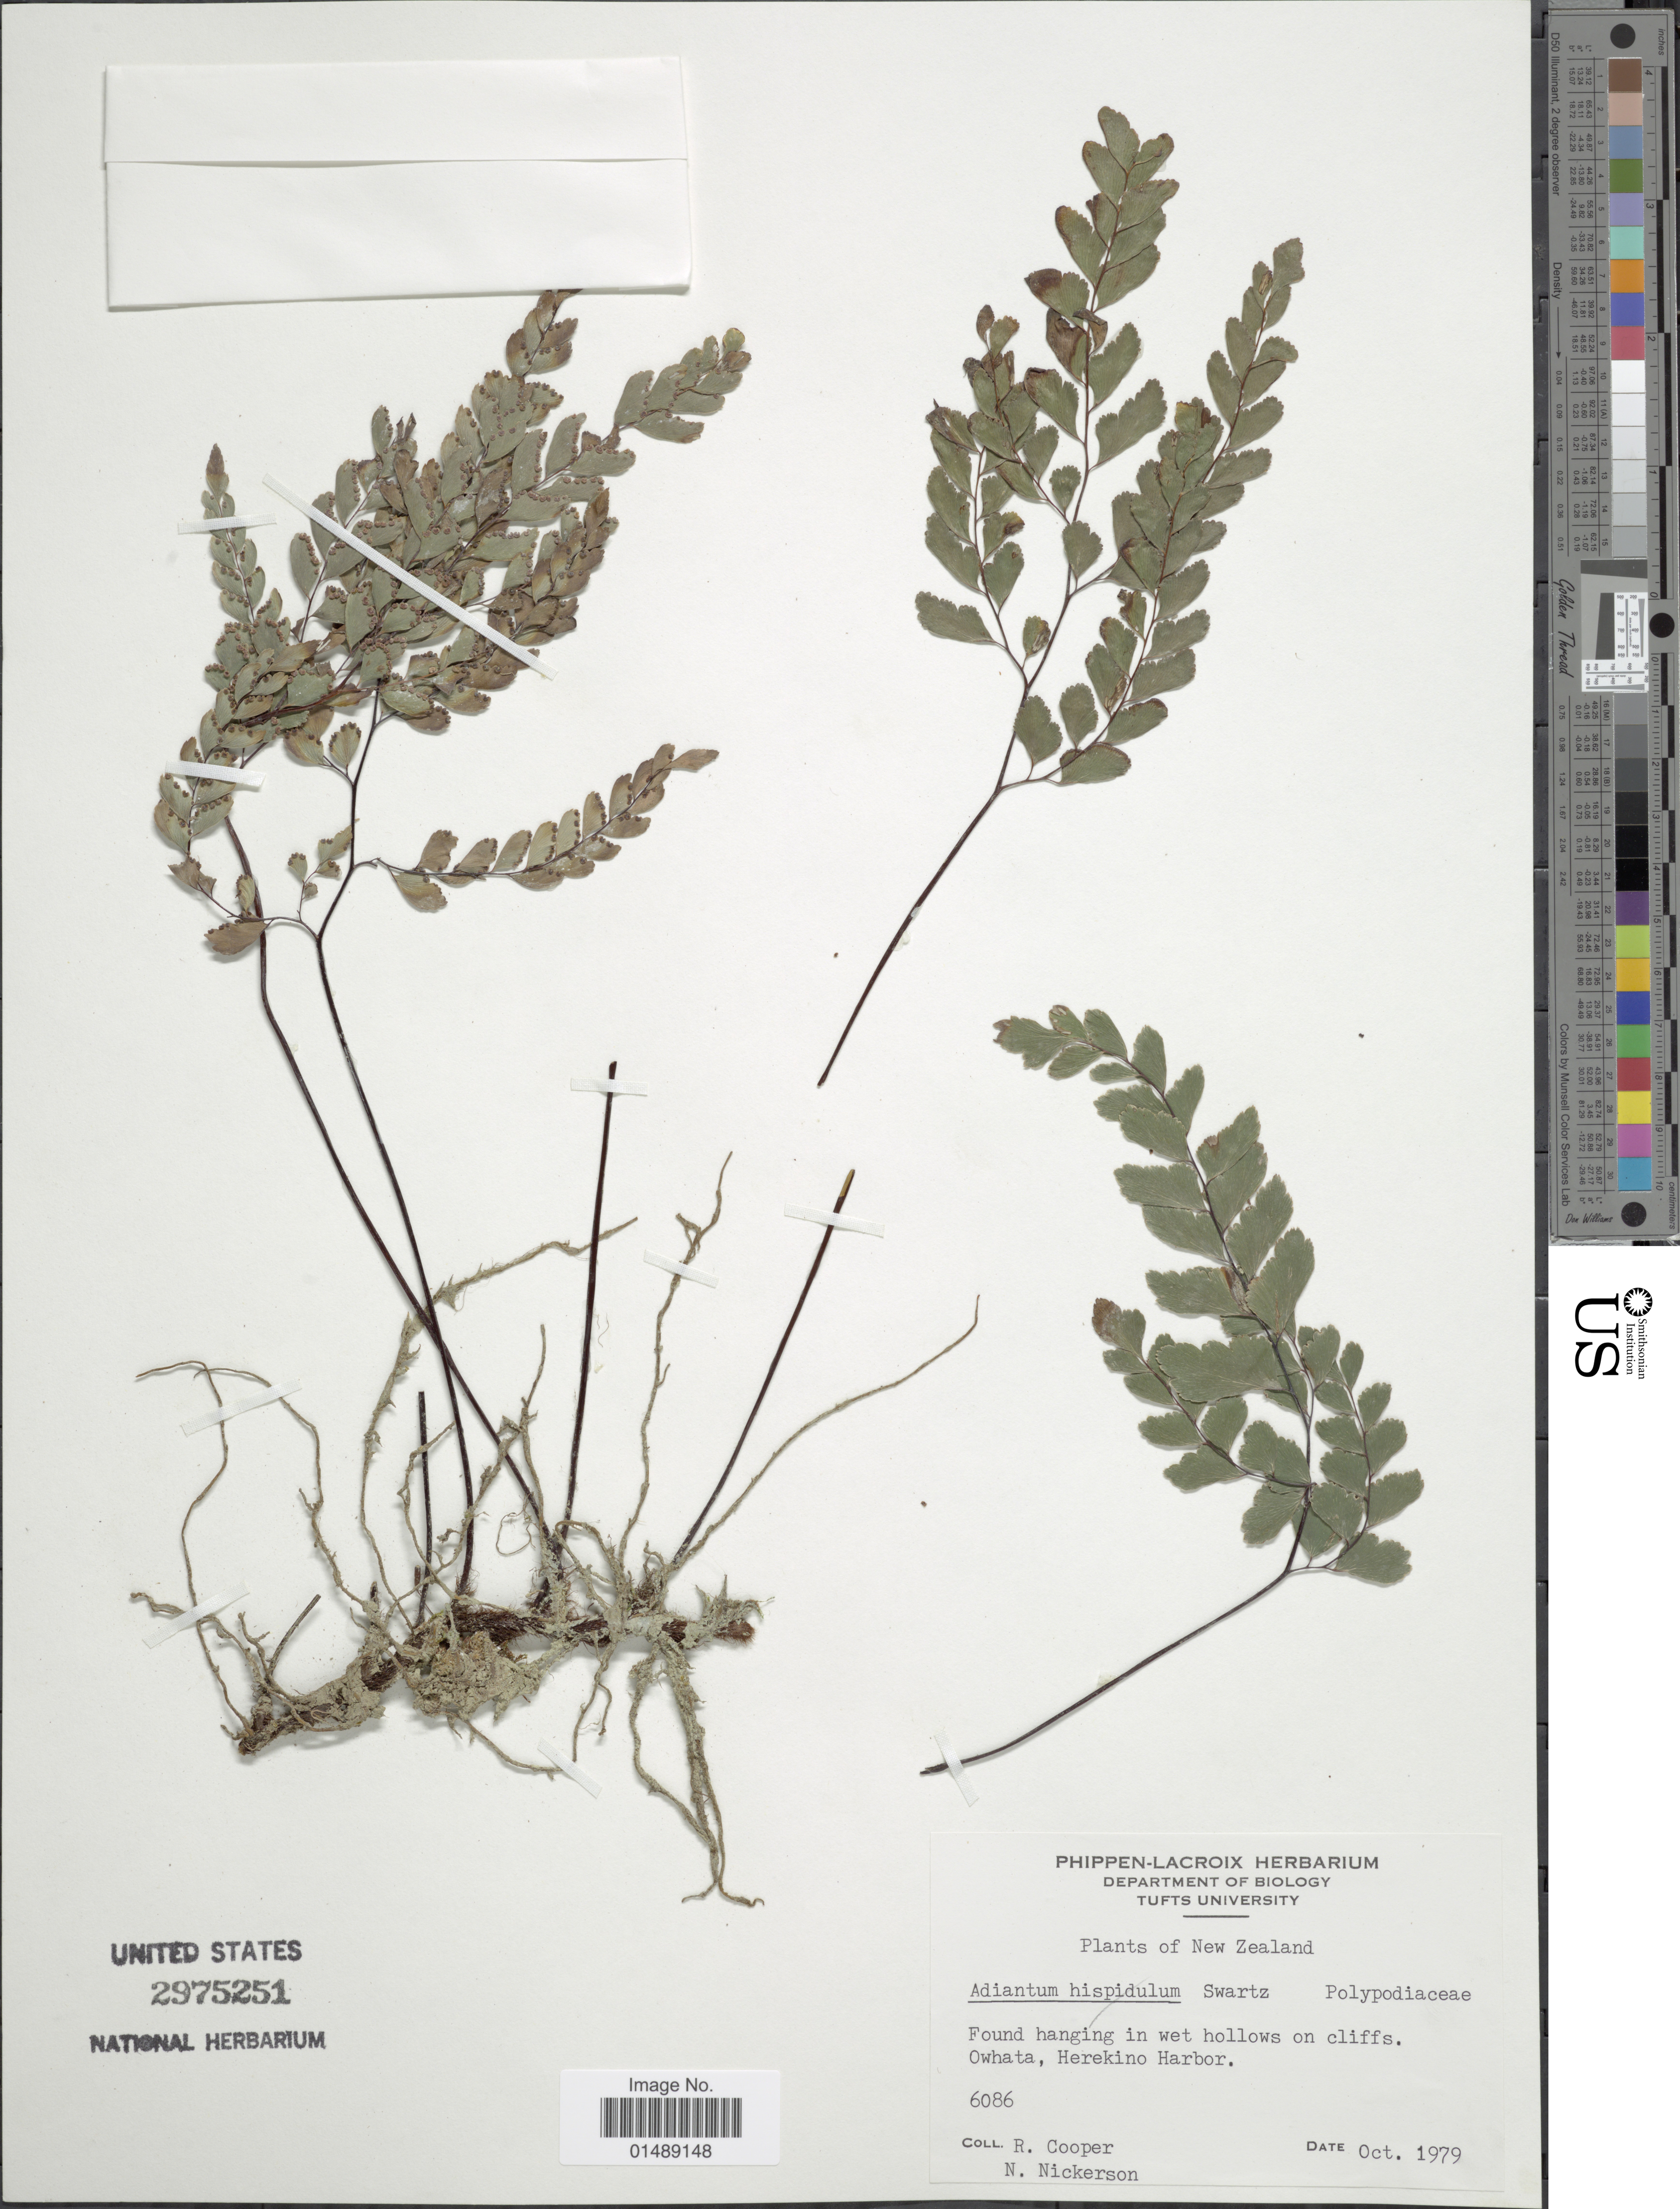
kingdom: Plantae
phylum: Tracheophyta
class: Polypodiopsida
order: Polypodiales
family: Pteridaceae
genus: Adiantum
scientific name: Adiantum fulvum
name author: M. Raoul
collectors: R. Cooper & N. Nickerson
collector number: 6086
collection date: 1979-10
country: New Zealand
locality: Owhata, Herekino Harbor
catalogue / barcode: US 2975251